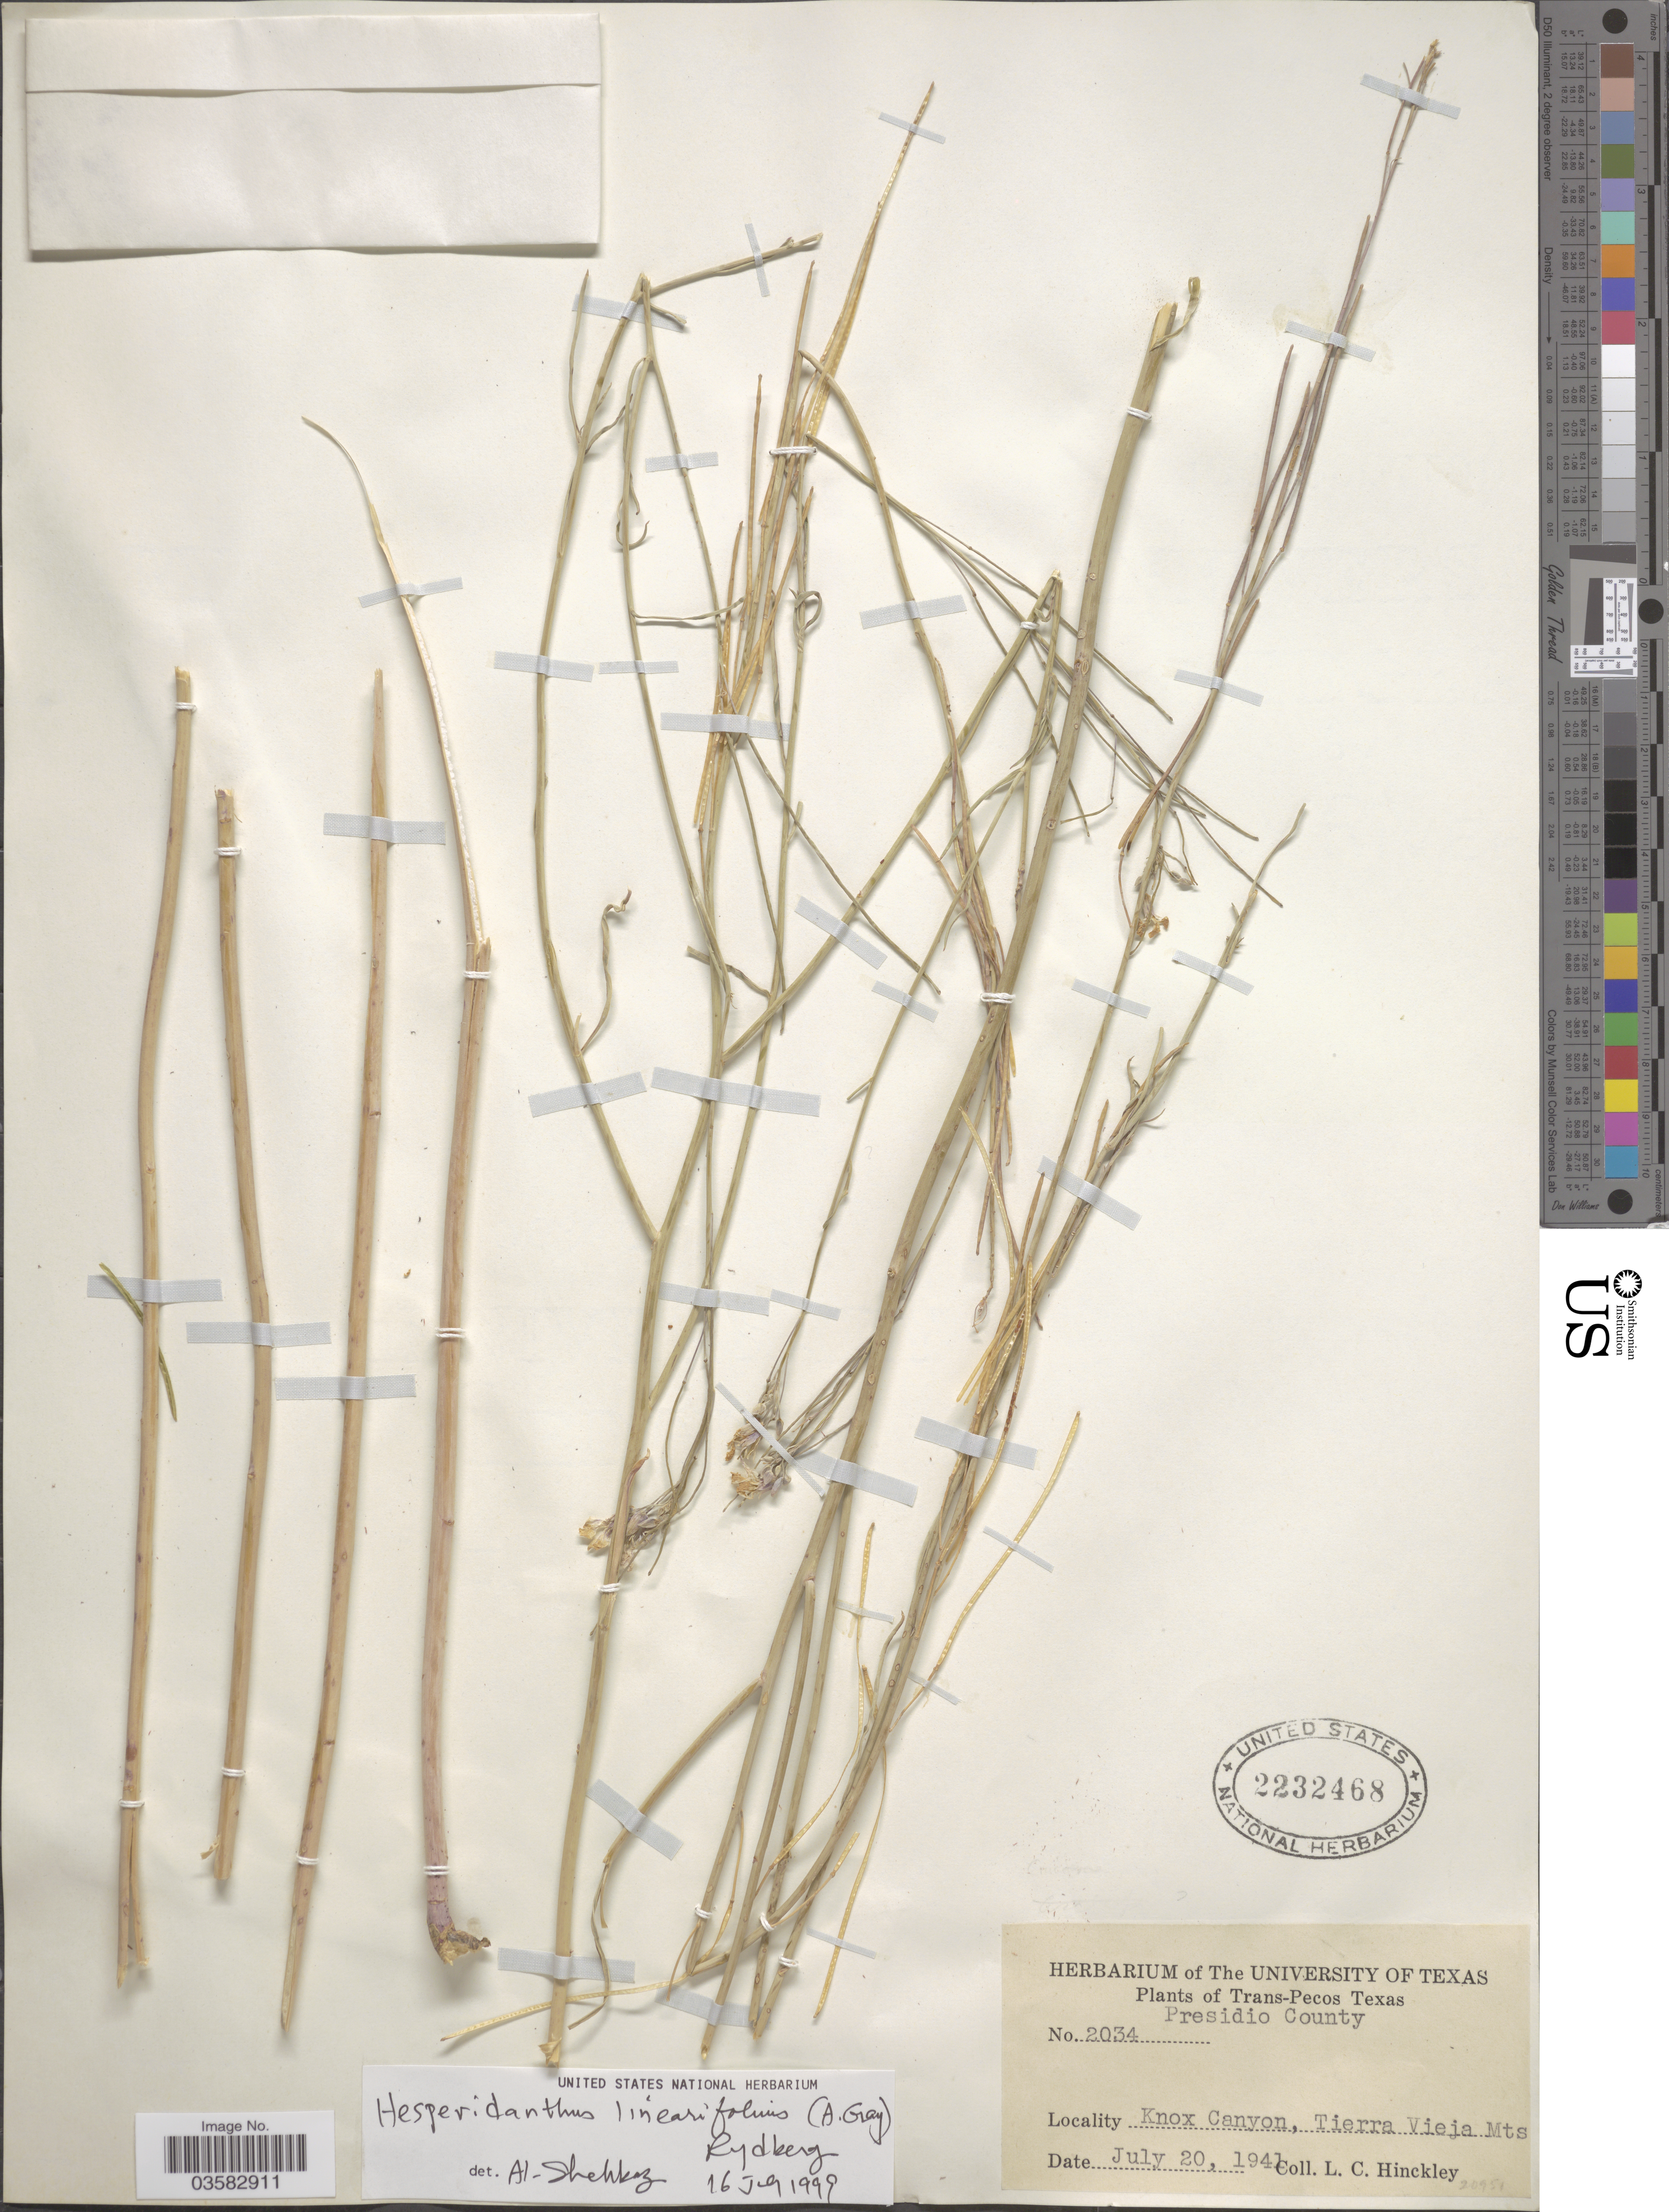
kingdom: Plantae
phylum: Tracheophyta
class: Magnoliopsida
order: Brassicales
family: Brassicaceae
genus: Sisymbrium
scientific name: Sisymbrium linearifolium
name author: (A. Gray) Payson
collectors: L. Hinckley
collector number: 2034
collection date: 1941-07-20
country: United States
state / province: Texas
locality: Trans-Pecos Texas. Presidio County. Knox Canyon, Tierra Vieja Mts.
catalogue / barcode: US 2232468